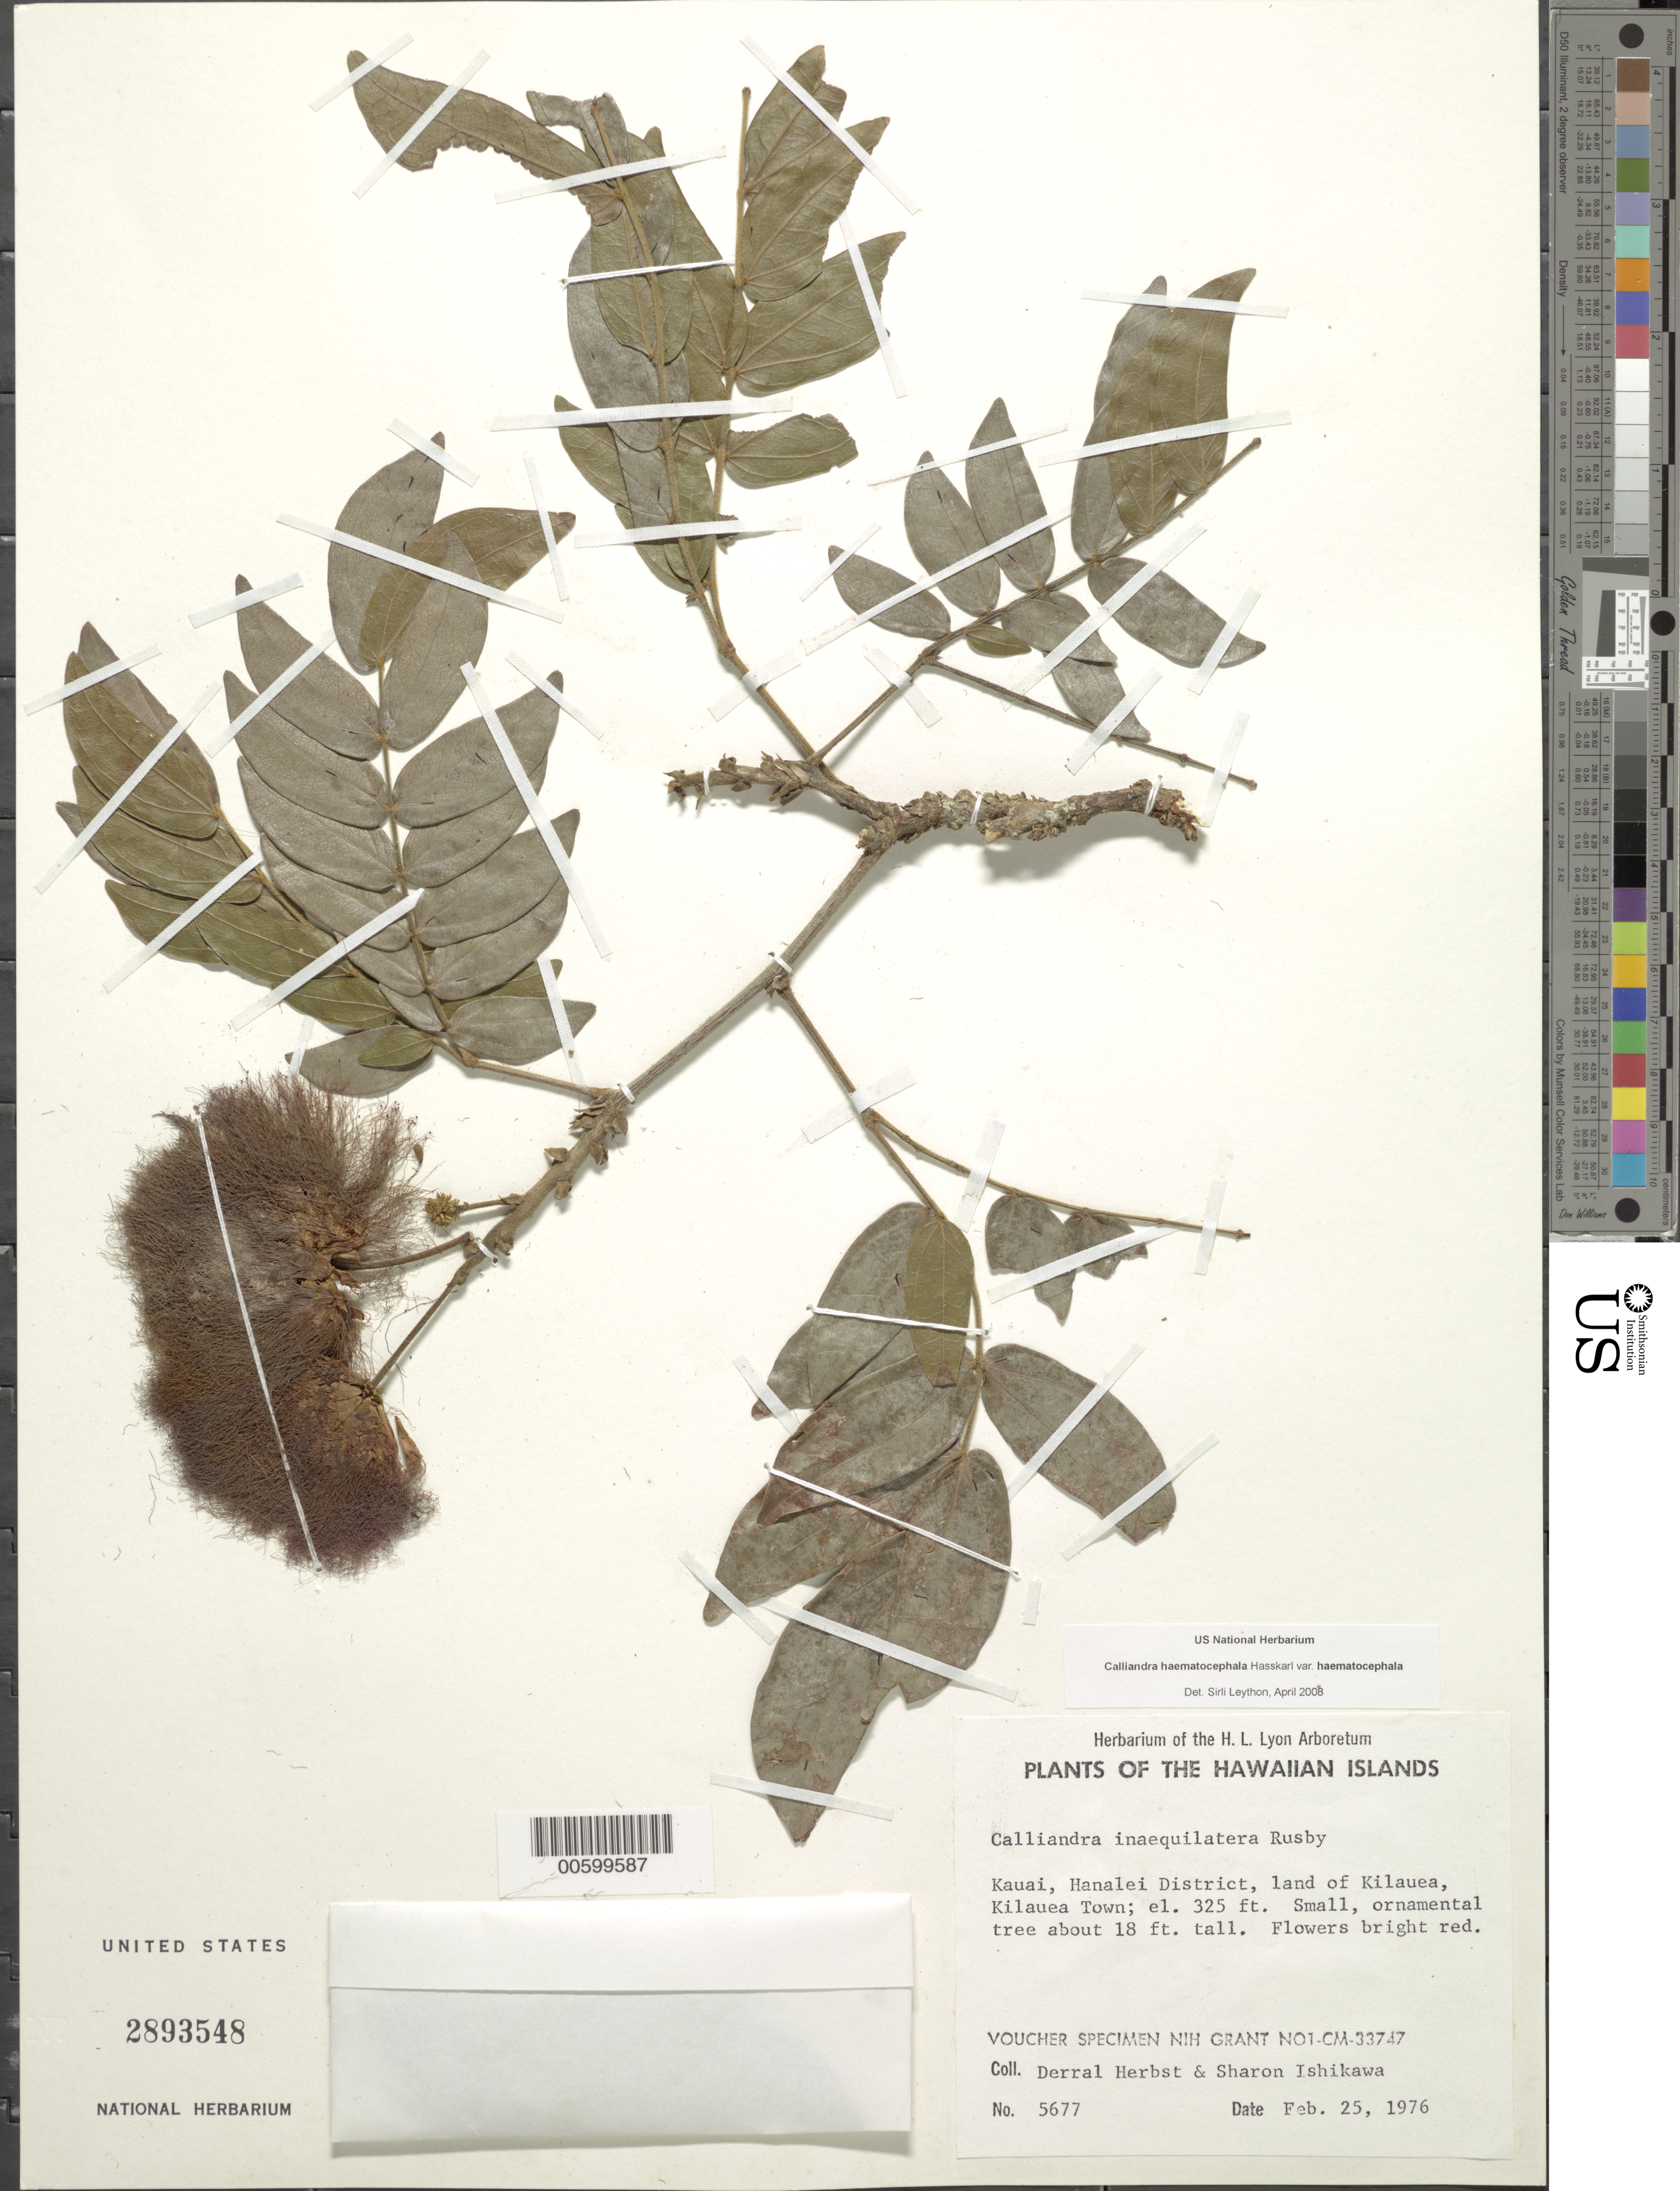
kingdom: Plantae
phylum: Tracheophyta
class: Magnoliopsida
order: Fabales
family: Fabaceae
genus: Calliandra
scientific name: Calliandra haematocephala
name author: Hassk.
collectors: D. R. Herbst & S. Ishikawa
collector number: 5677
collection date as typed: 25 Feb 1976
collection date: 1976-02-25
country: United States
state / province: Hawaii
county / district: Kauai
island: Kaua'i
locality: Hanalei Dist, land of Kilauea, Kilauea Town.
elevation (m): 99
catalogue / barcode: US 2893548